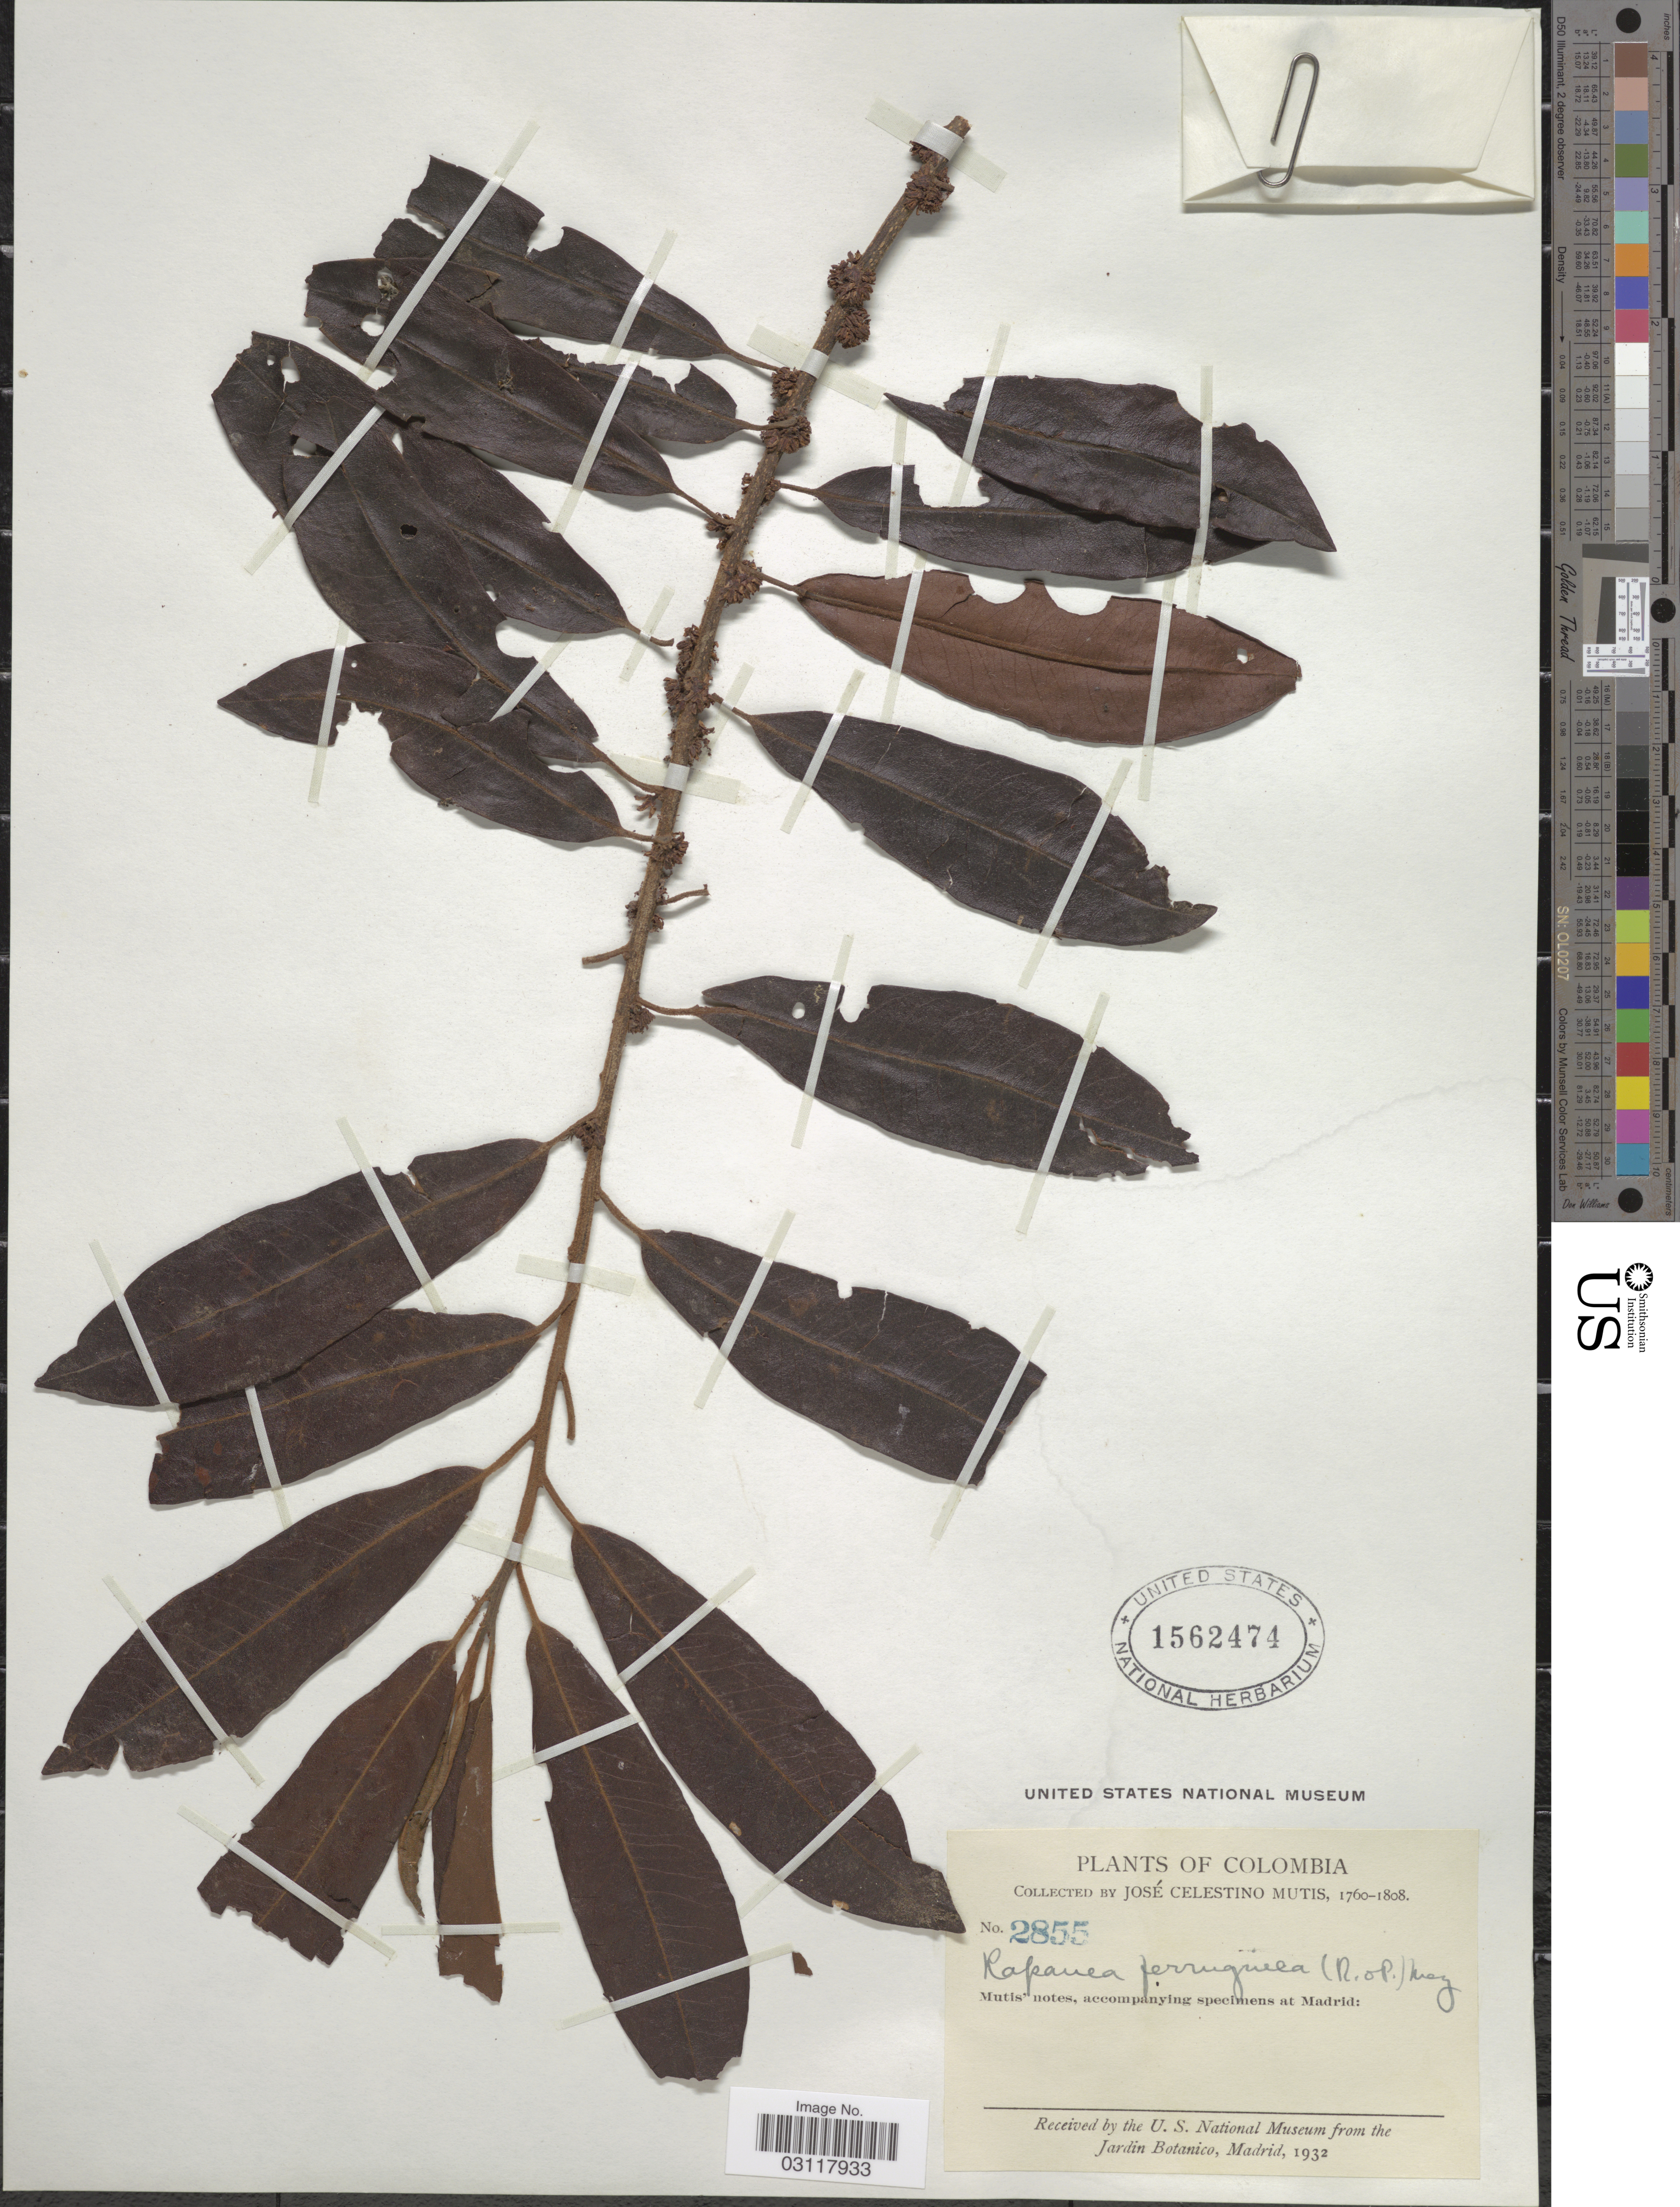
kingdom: Plantae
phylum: Tracheophyta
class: Magnoliopsida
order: Ericales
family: Primulaceae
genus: Rapanea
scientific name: Rapanea ferruginea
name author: (Ruiz & Pav.) Mez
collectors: J. C. B. Mutis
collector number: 2855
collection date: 1760/1808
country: Colombia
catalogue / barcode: US 1562474